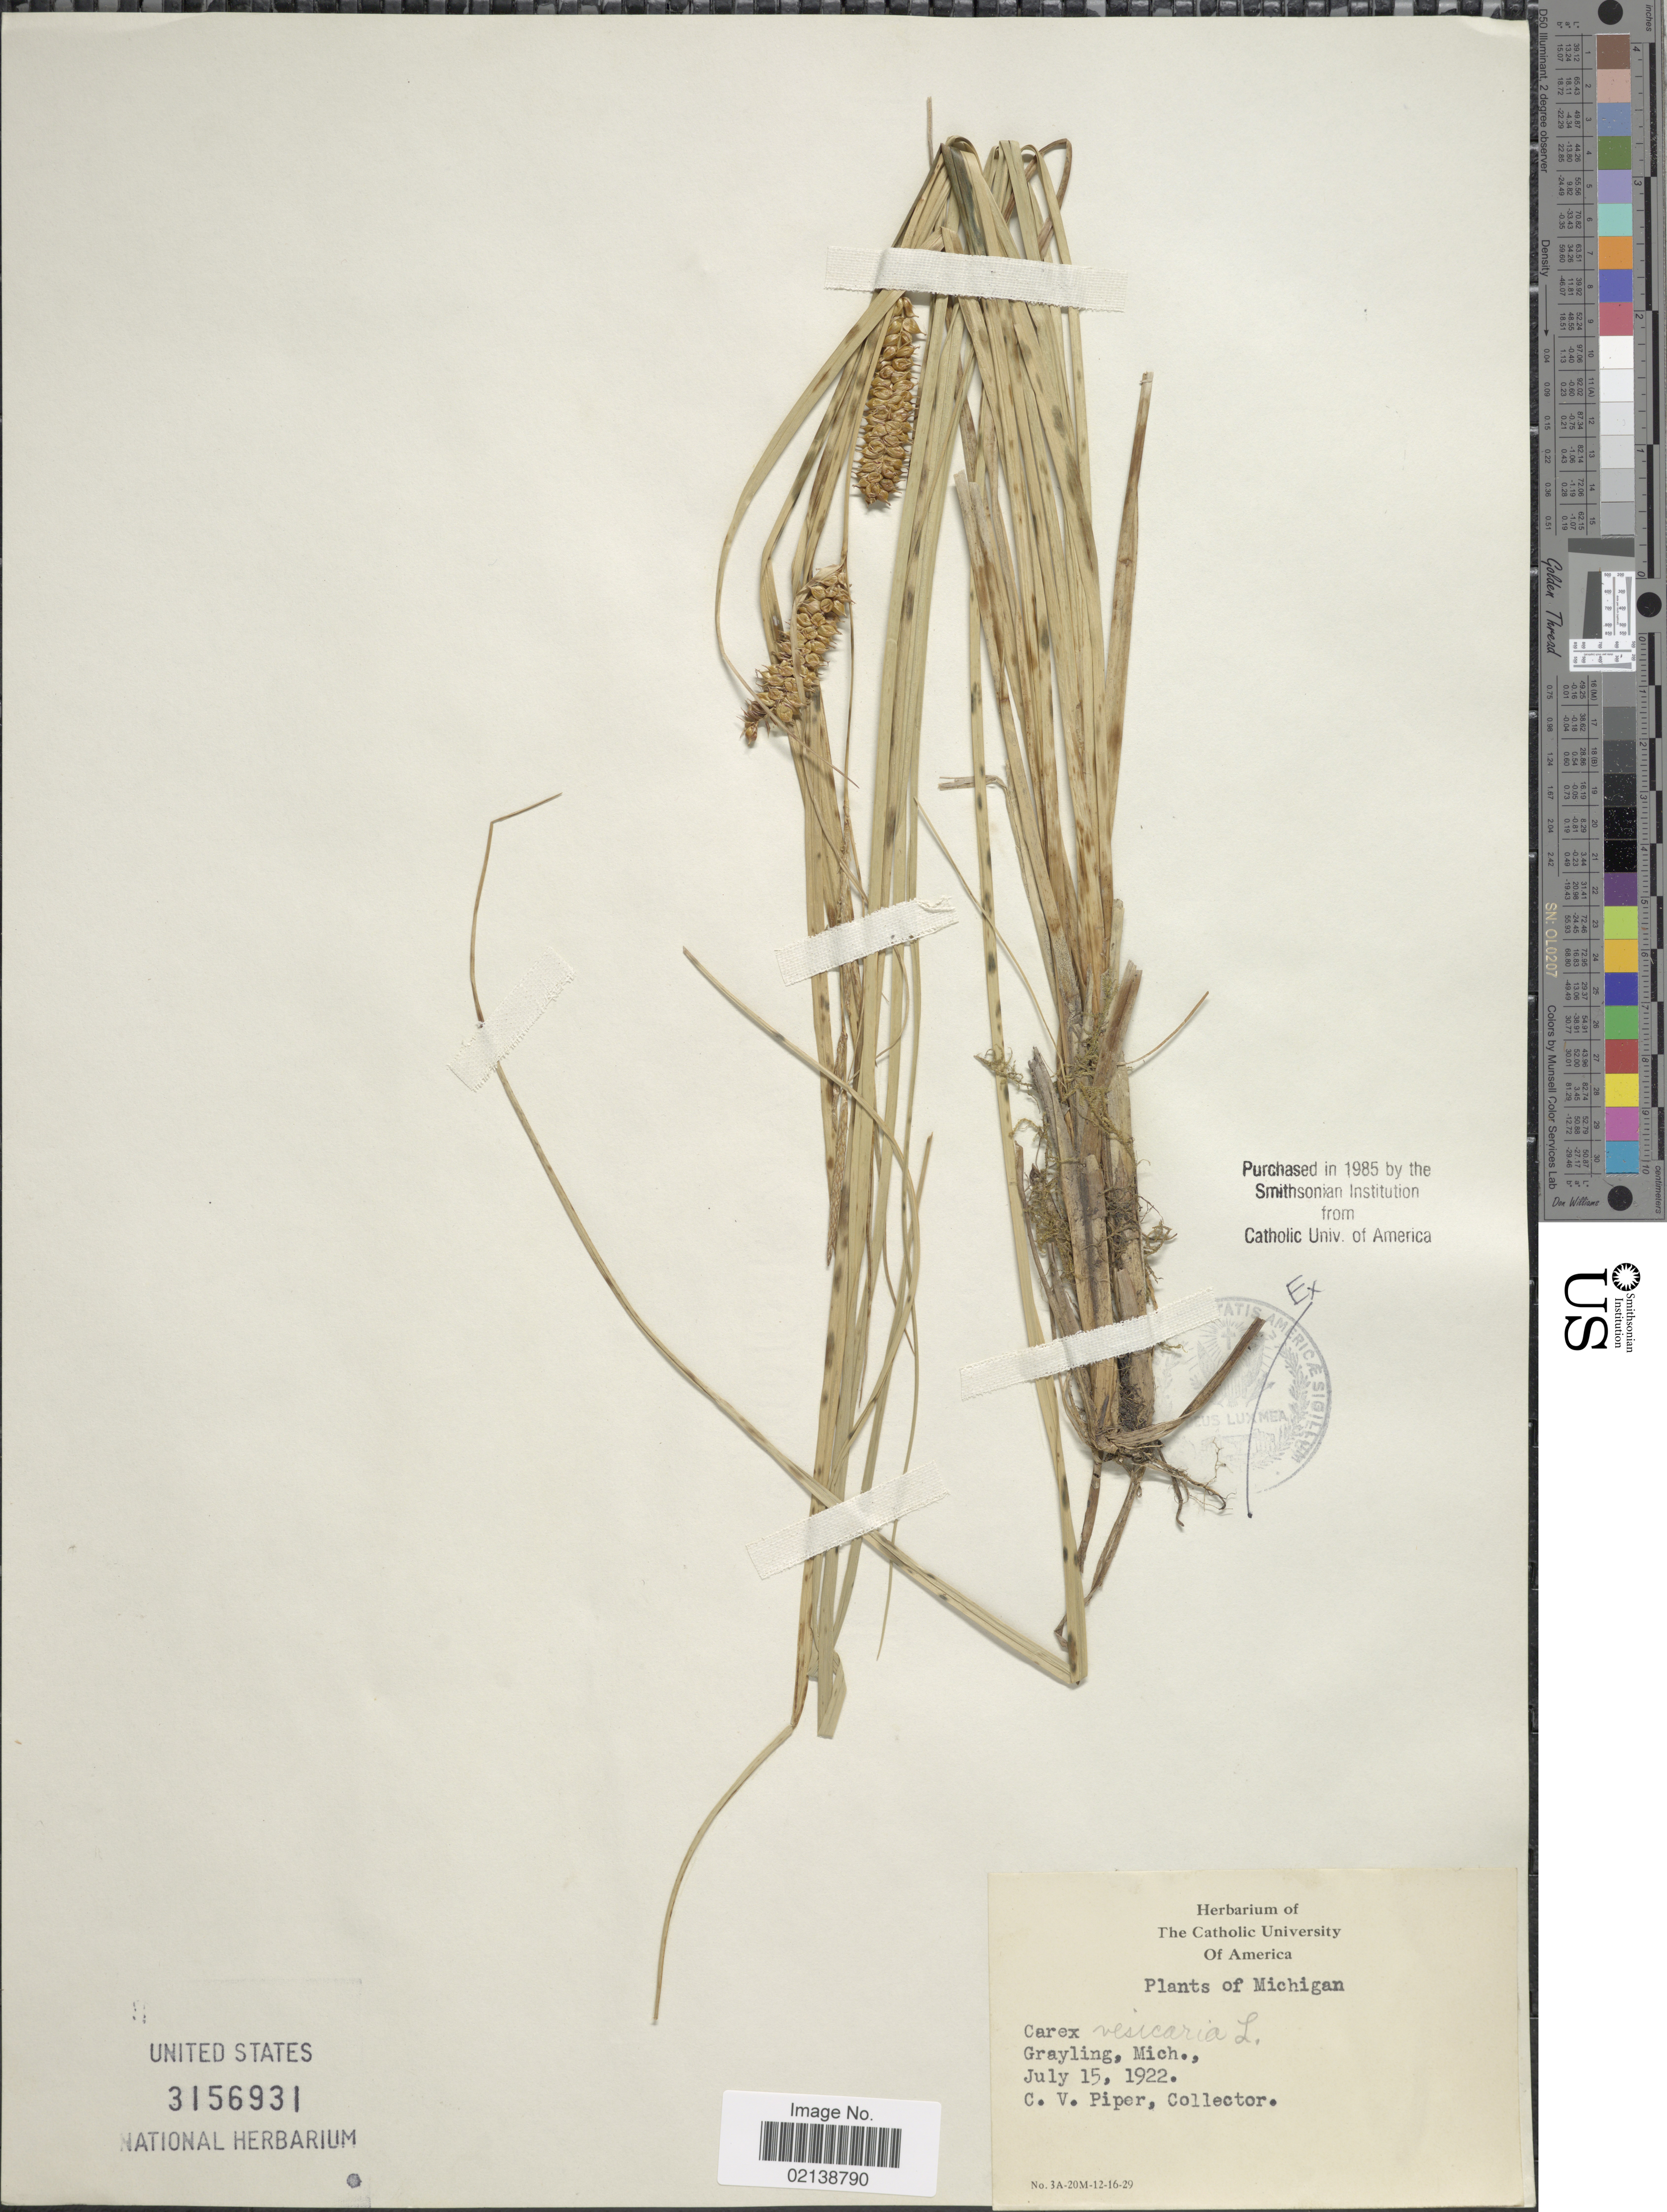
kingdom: Plantae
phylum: Tracheophyta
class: Liliopsida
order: Poales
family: Cyperaceae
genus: Carex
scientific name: Carex vesicaria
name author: L.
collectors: C. V. Piper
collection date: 1922-07-15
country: United States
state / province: Michigan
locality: Grayling, Mich.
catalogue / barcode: US 3156931